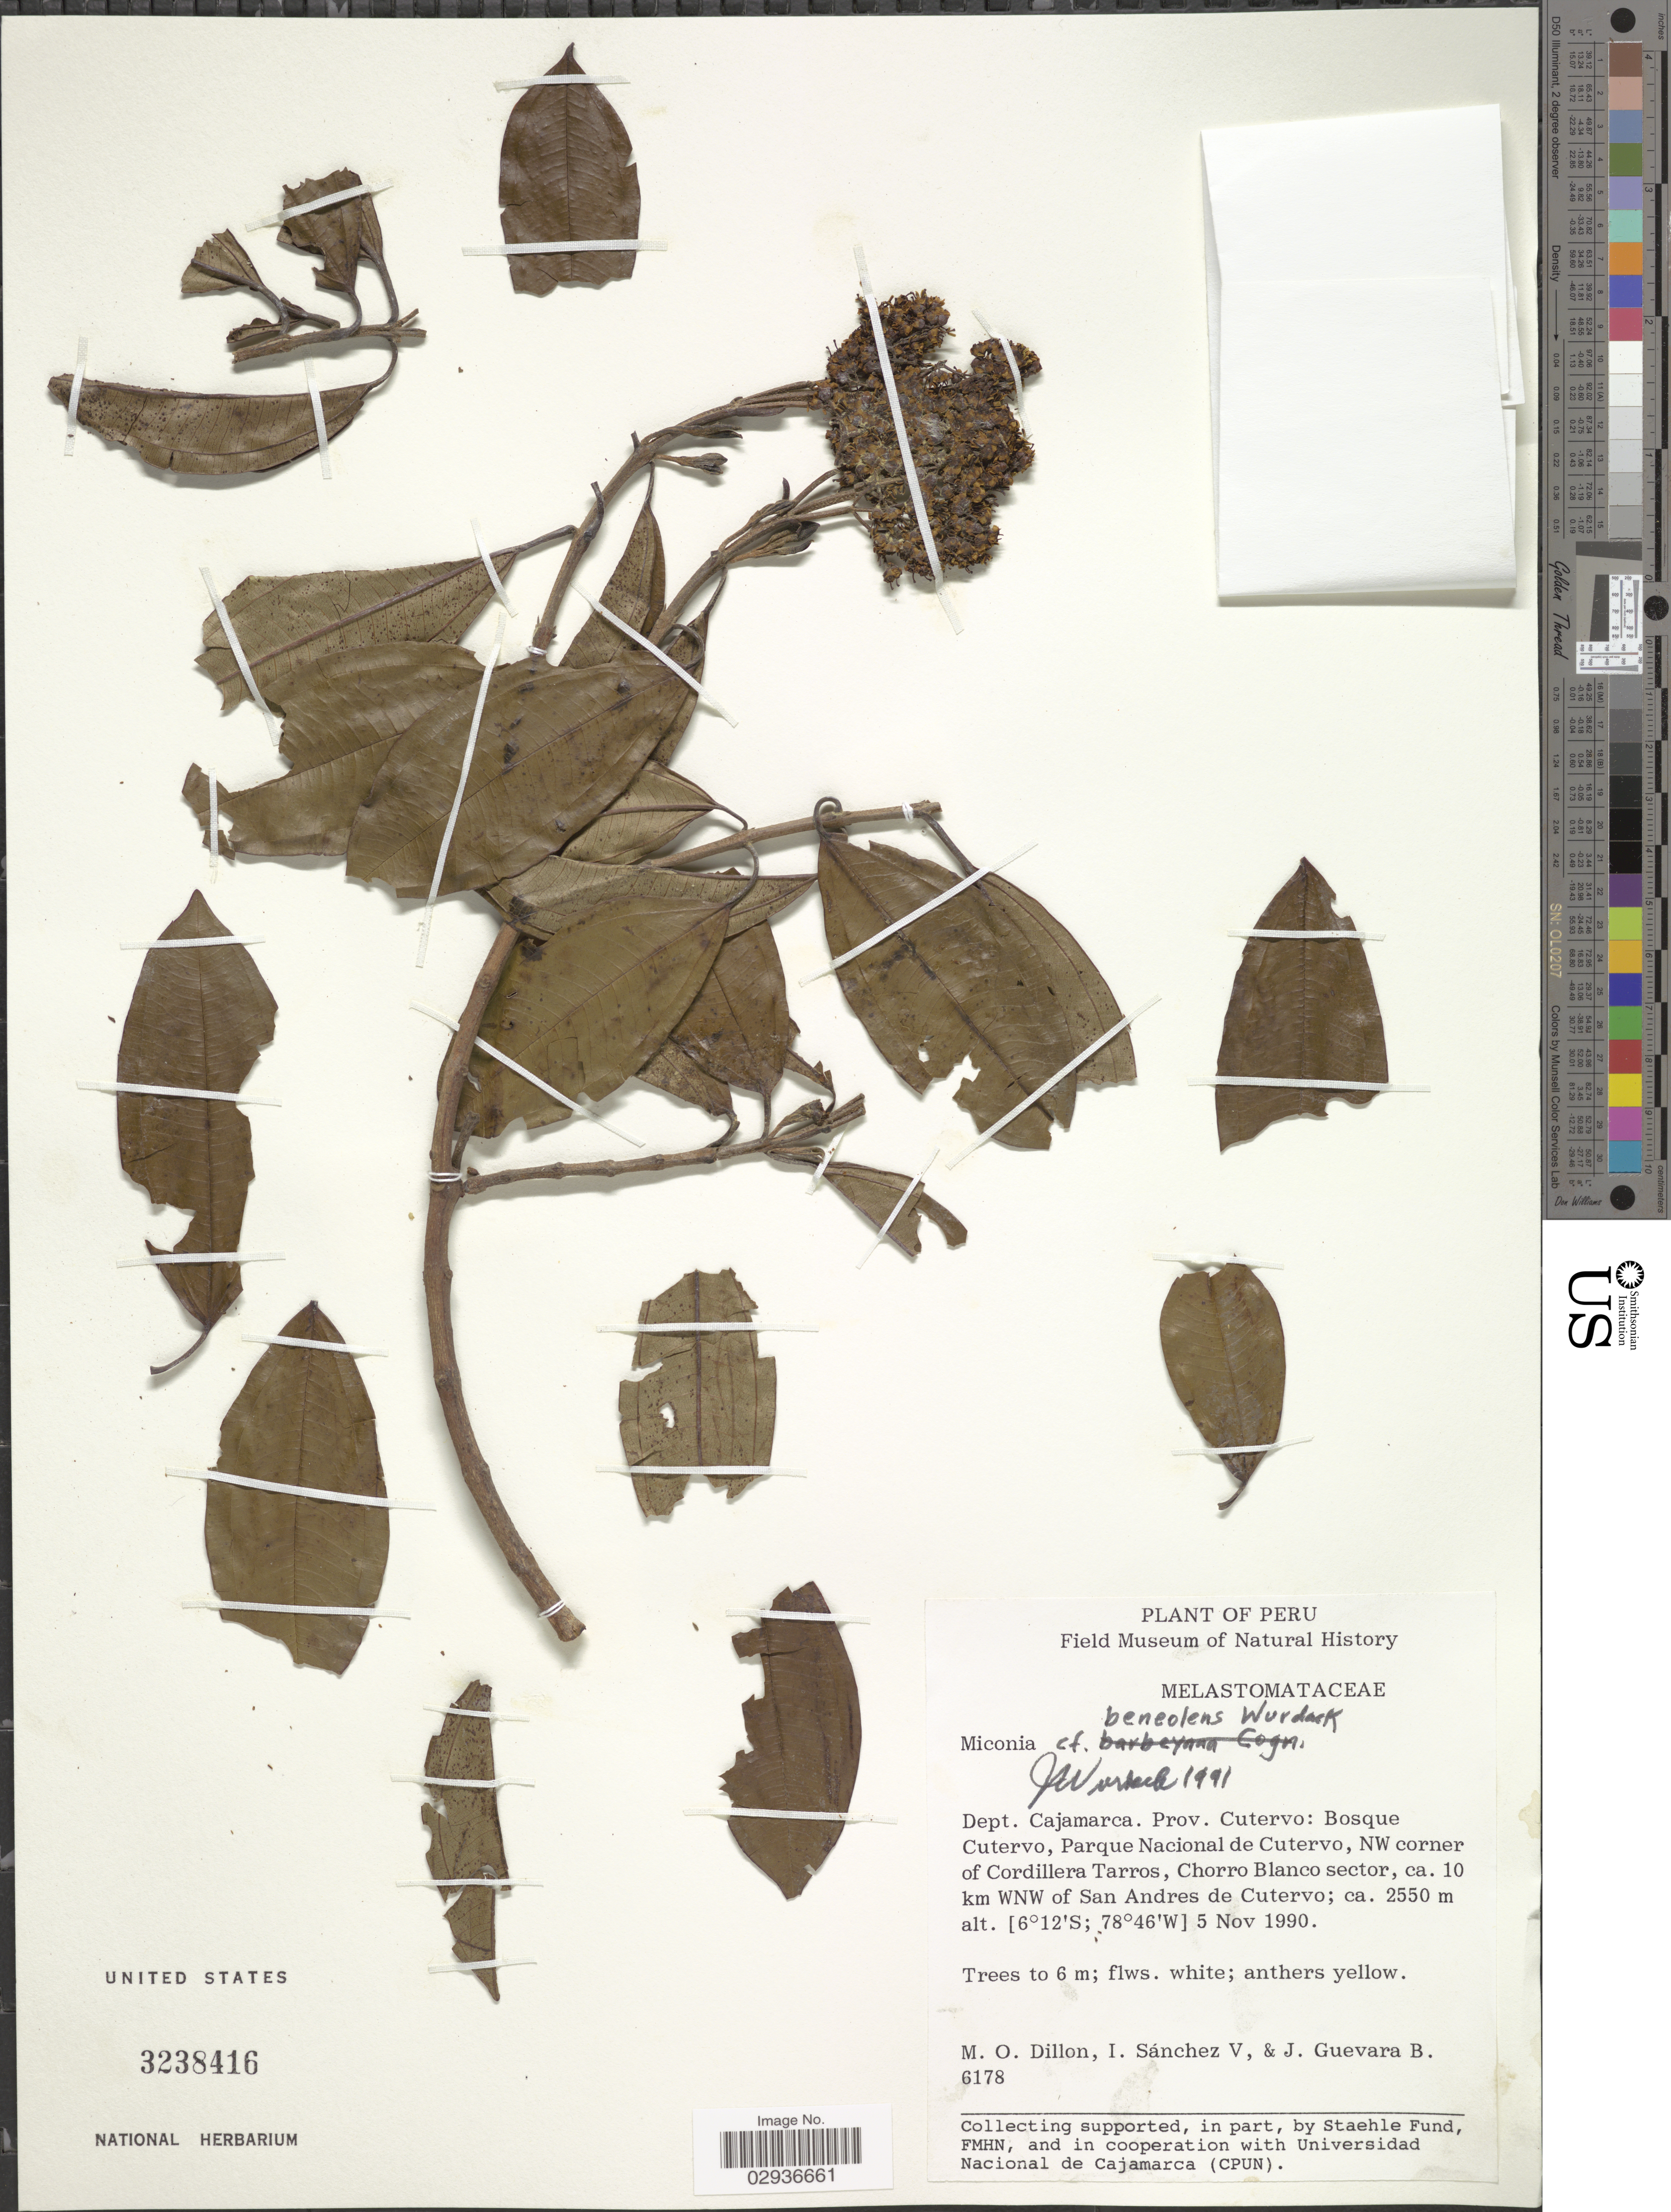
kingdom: Plantae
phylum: Tracheophyta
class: Magnoliopsida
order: Myrtales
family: Melastomataceae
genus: Miconia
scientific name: Miconia beneolens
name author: Wurdack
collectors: M. O. Dillon, I. Sánchez Vega & J. Guevara B.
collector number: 6178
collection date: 1990-11-05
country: Peru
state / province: Cajamarca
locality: Dept. Cajamarca. Prov. Cutervo: Bosque Cutervo, Parque Nacional de Cutervo, NW corner of Cordillera Tarros, Chorro Blanco sector, ca. 10 km WNW of San Andres de Cutervo.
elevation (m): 2550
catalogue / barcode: US 3238416